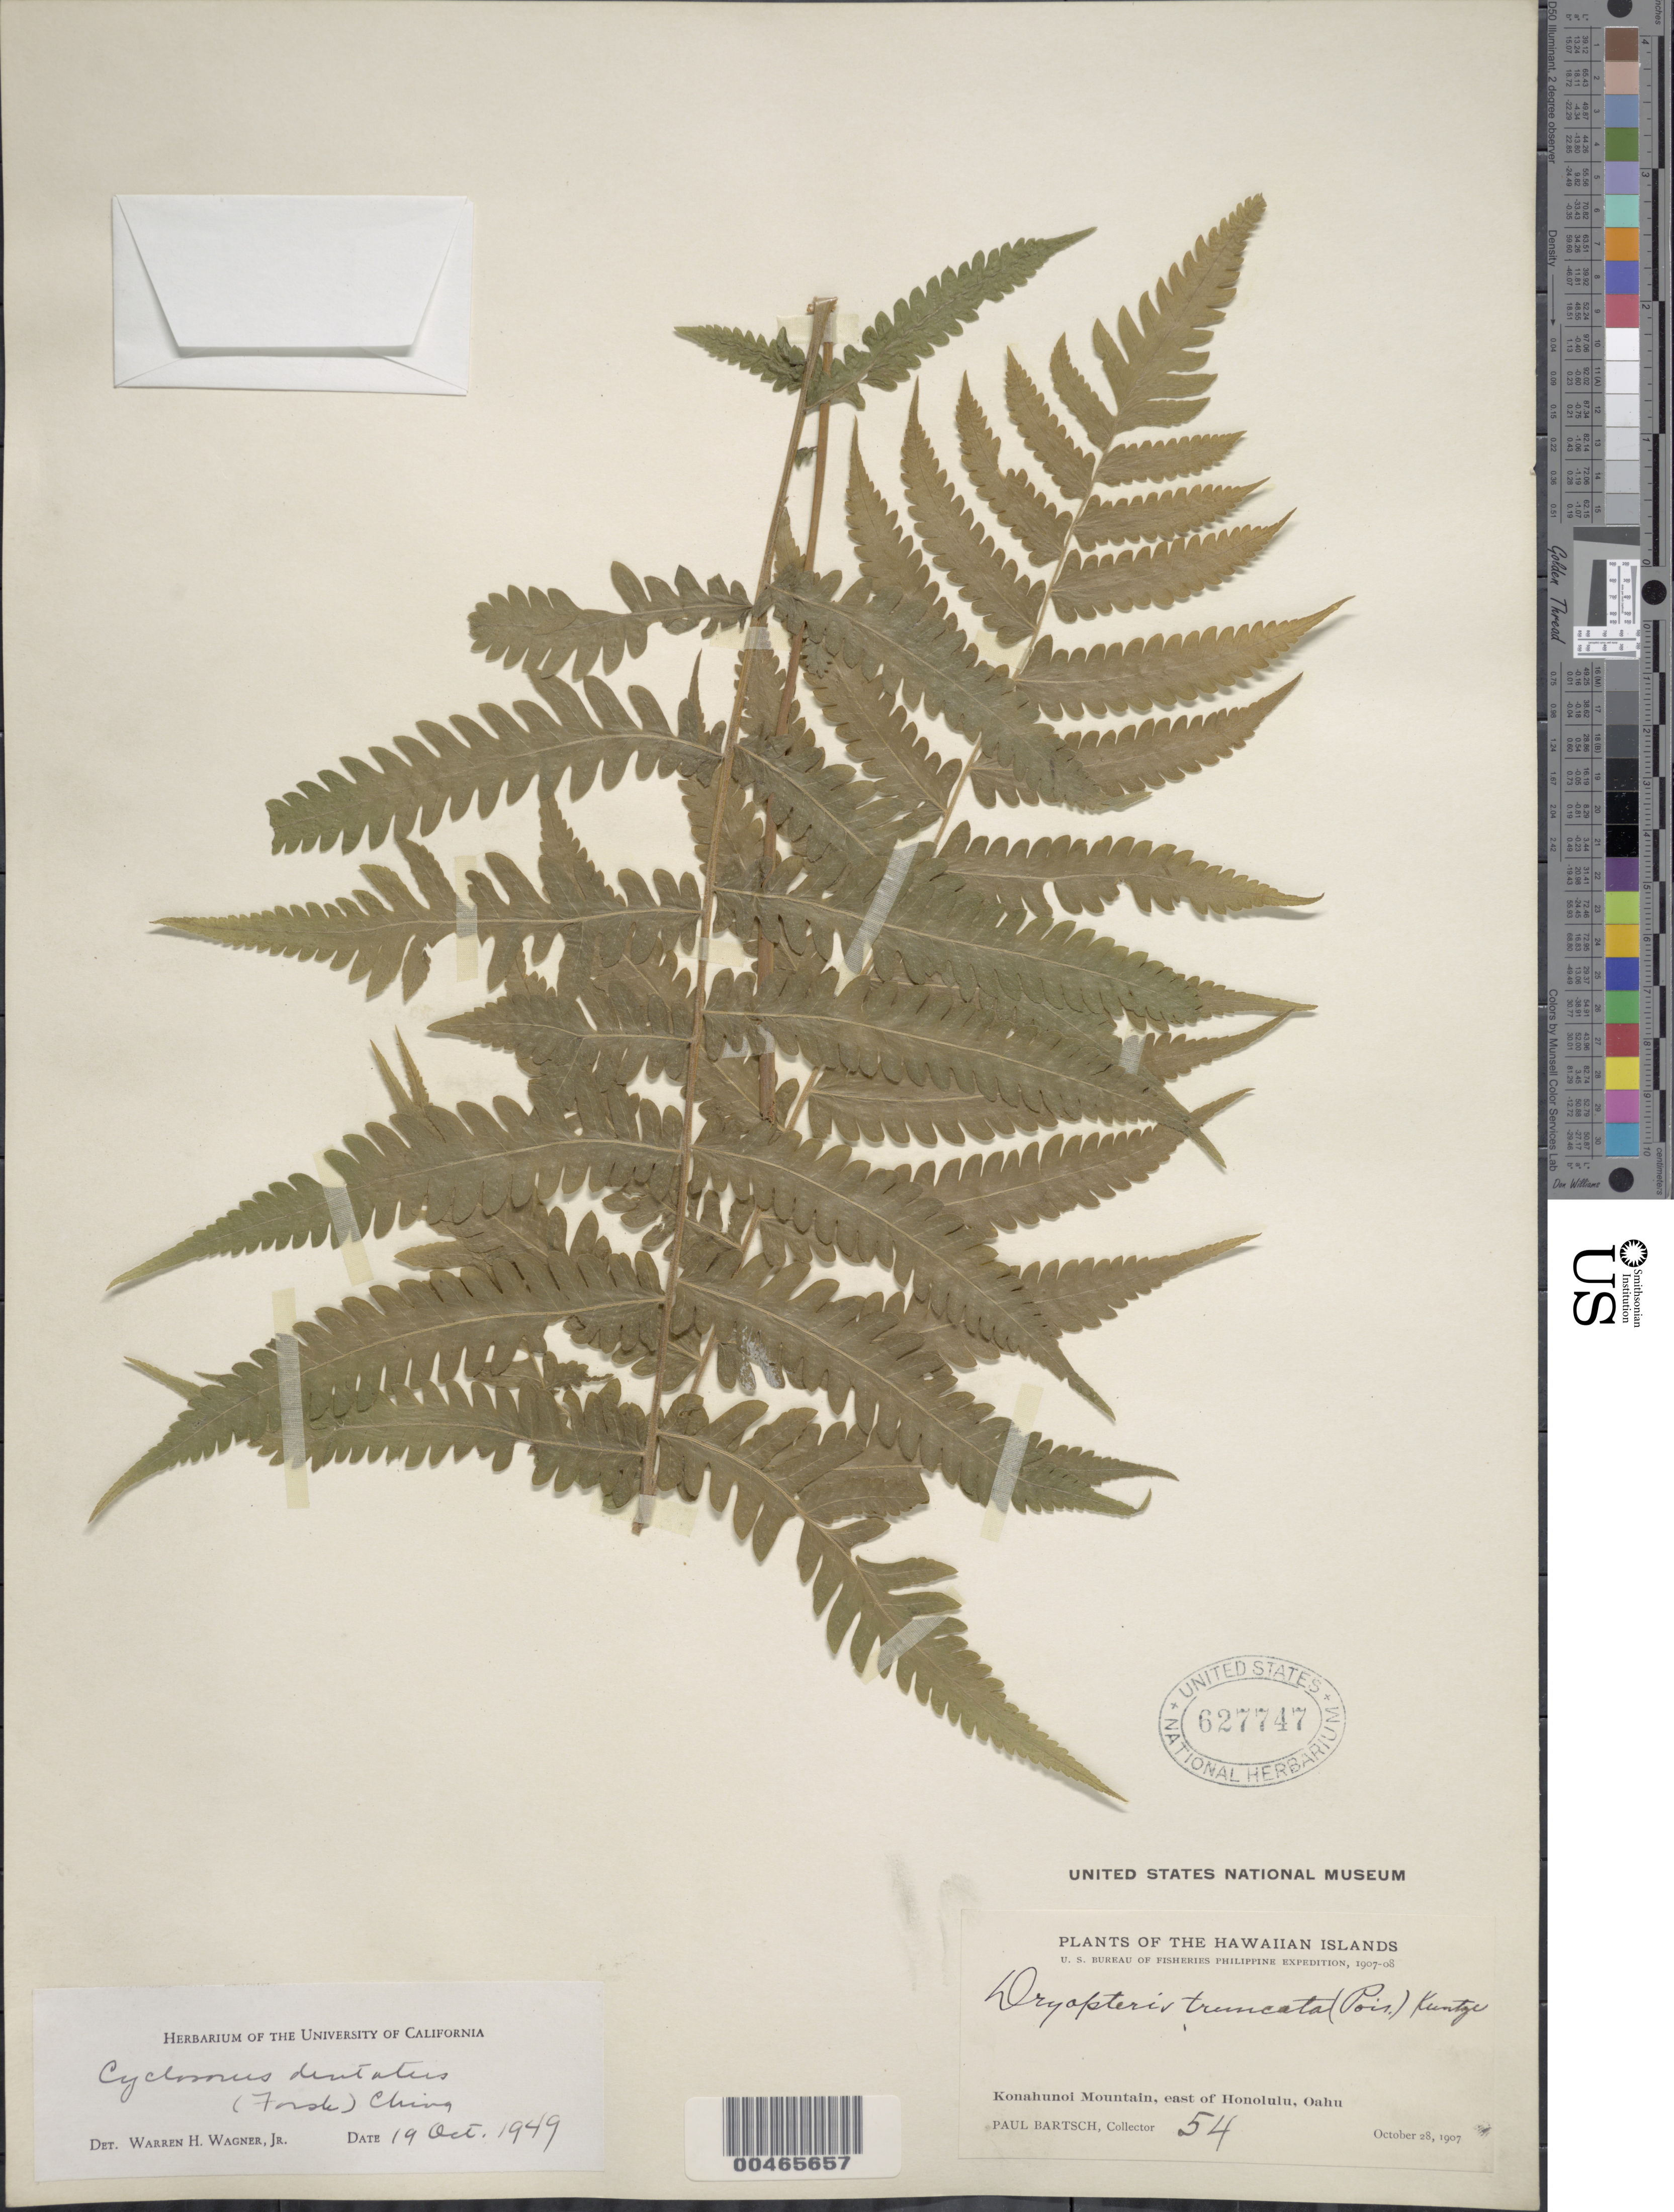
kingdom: Plantae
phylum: Tracheophyta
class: Polypodiopsida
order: Polypodiales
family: Thelypteridaceae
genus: Christella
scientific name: Christella dentata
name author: (Forssk.) Brownsey & Jermy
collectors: P. Bartsch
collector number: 54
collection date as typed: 28 Oct 1907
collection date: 1907-10-28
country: United States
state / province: Hawaii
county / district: Honolulu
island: Oahu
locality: Konahunoi Mt., E of Honolulu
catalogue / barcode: US 627747